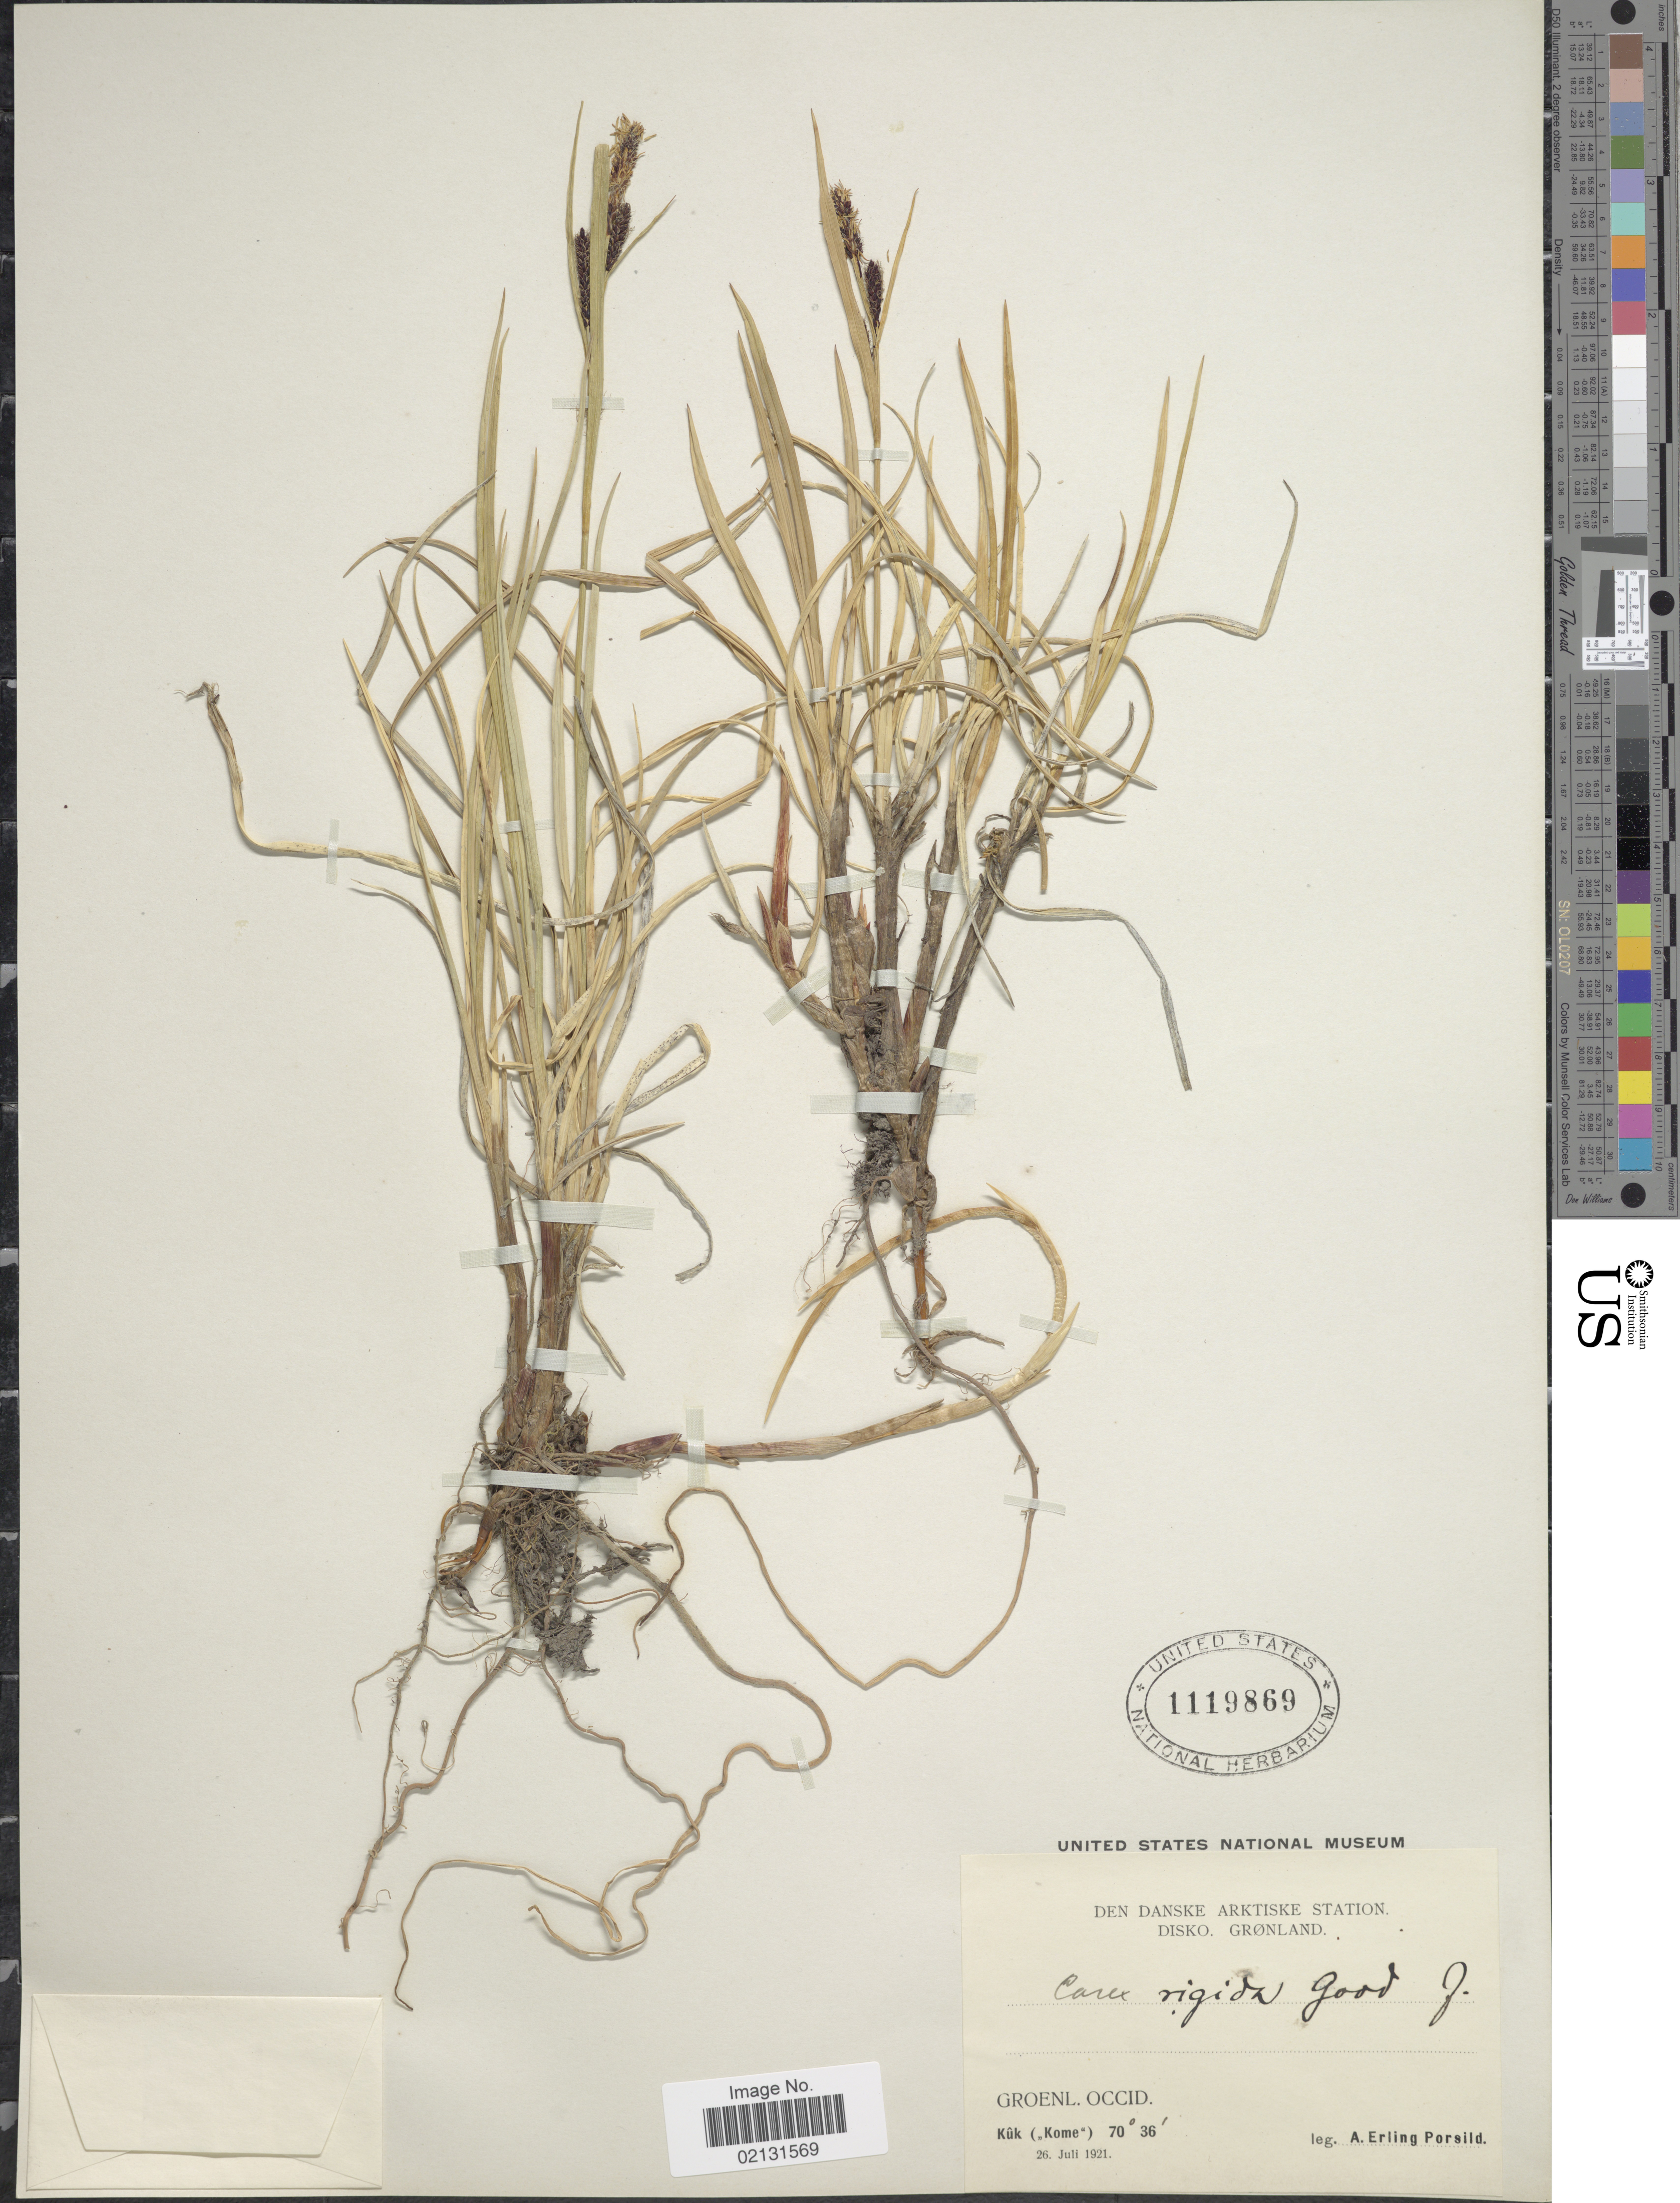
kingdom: Plantae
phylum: Tracheophyta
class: Liliopsida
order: Poales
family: Cyperaceae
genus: Carex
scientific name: Carex bigelowii subsp. bigelowii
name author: Torr. ex Schwein.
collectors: A. E. Porsild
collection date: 1921-07-26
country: Greenland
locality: Den Danske Arktiske Station, Disko. Grønland, Groenl. occid. Kuk ("Kome").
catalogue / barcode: US 1119869